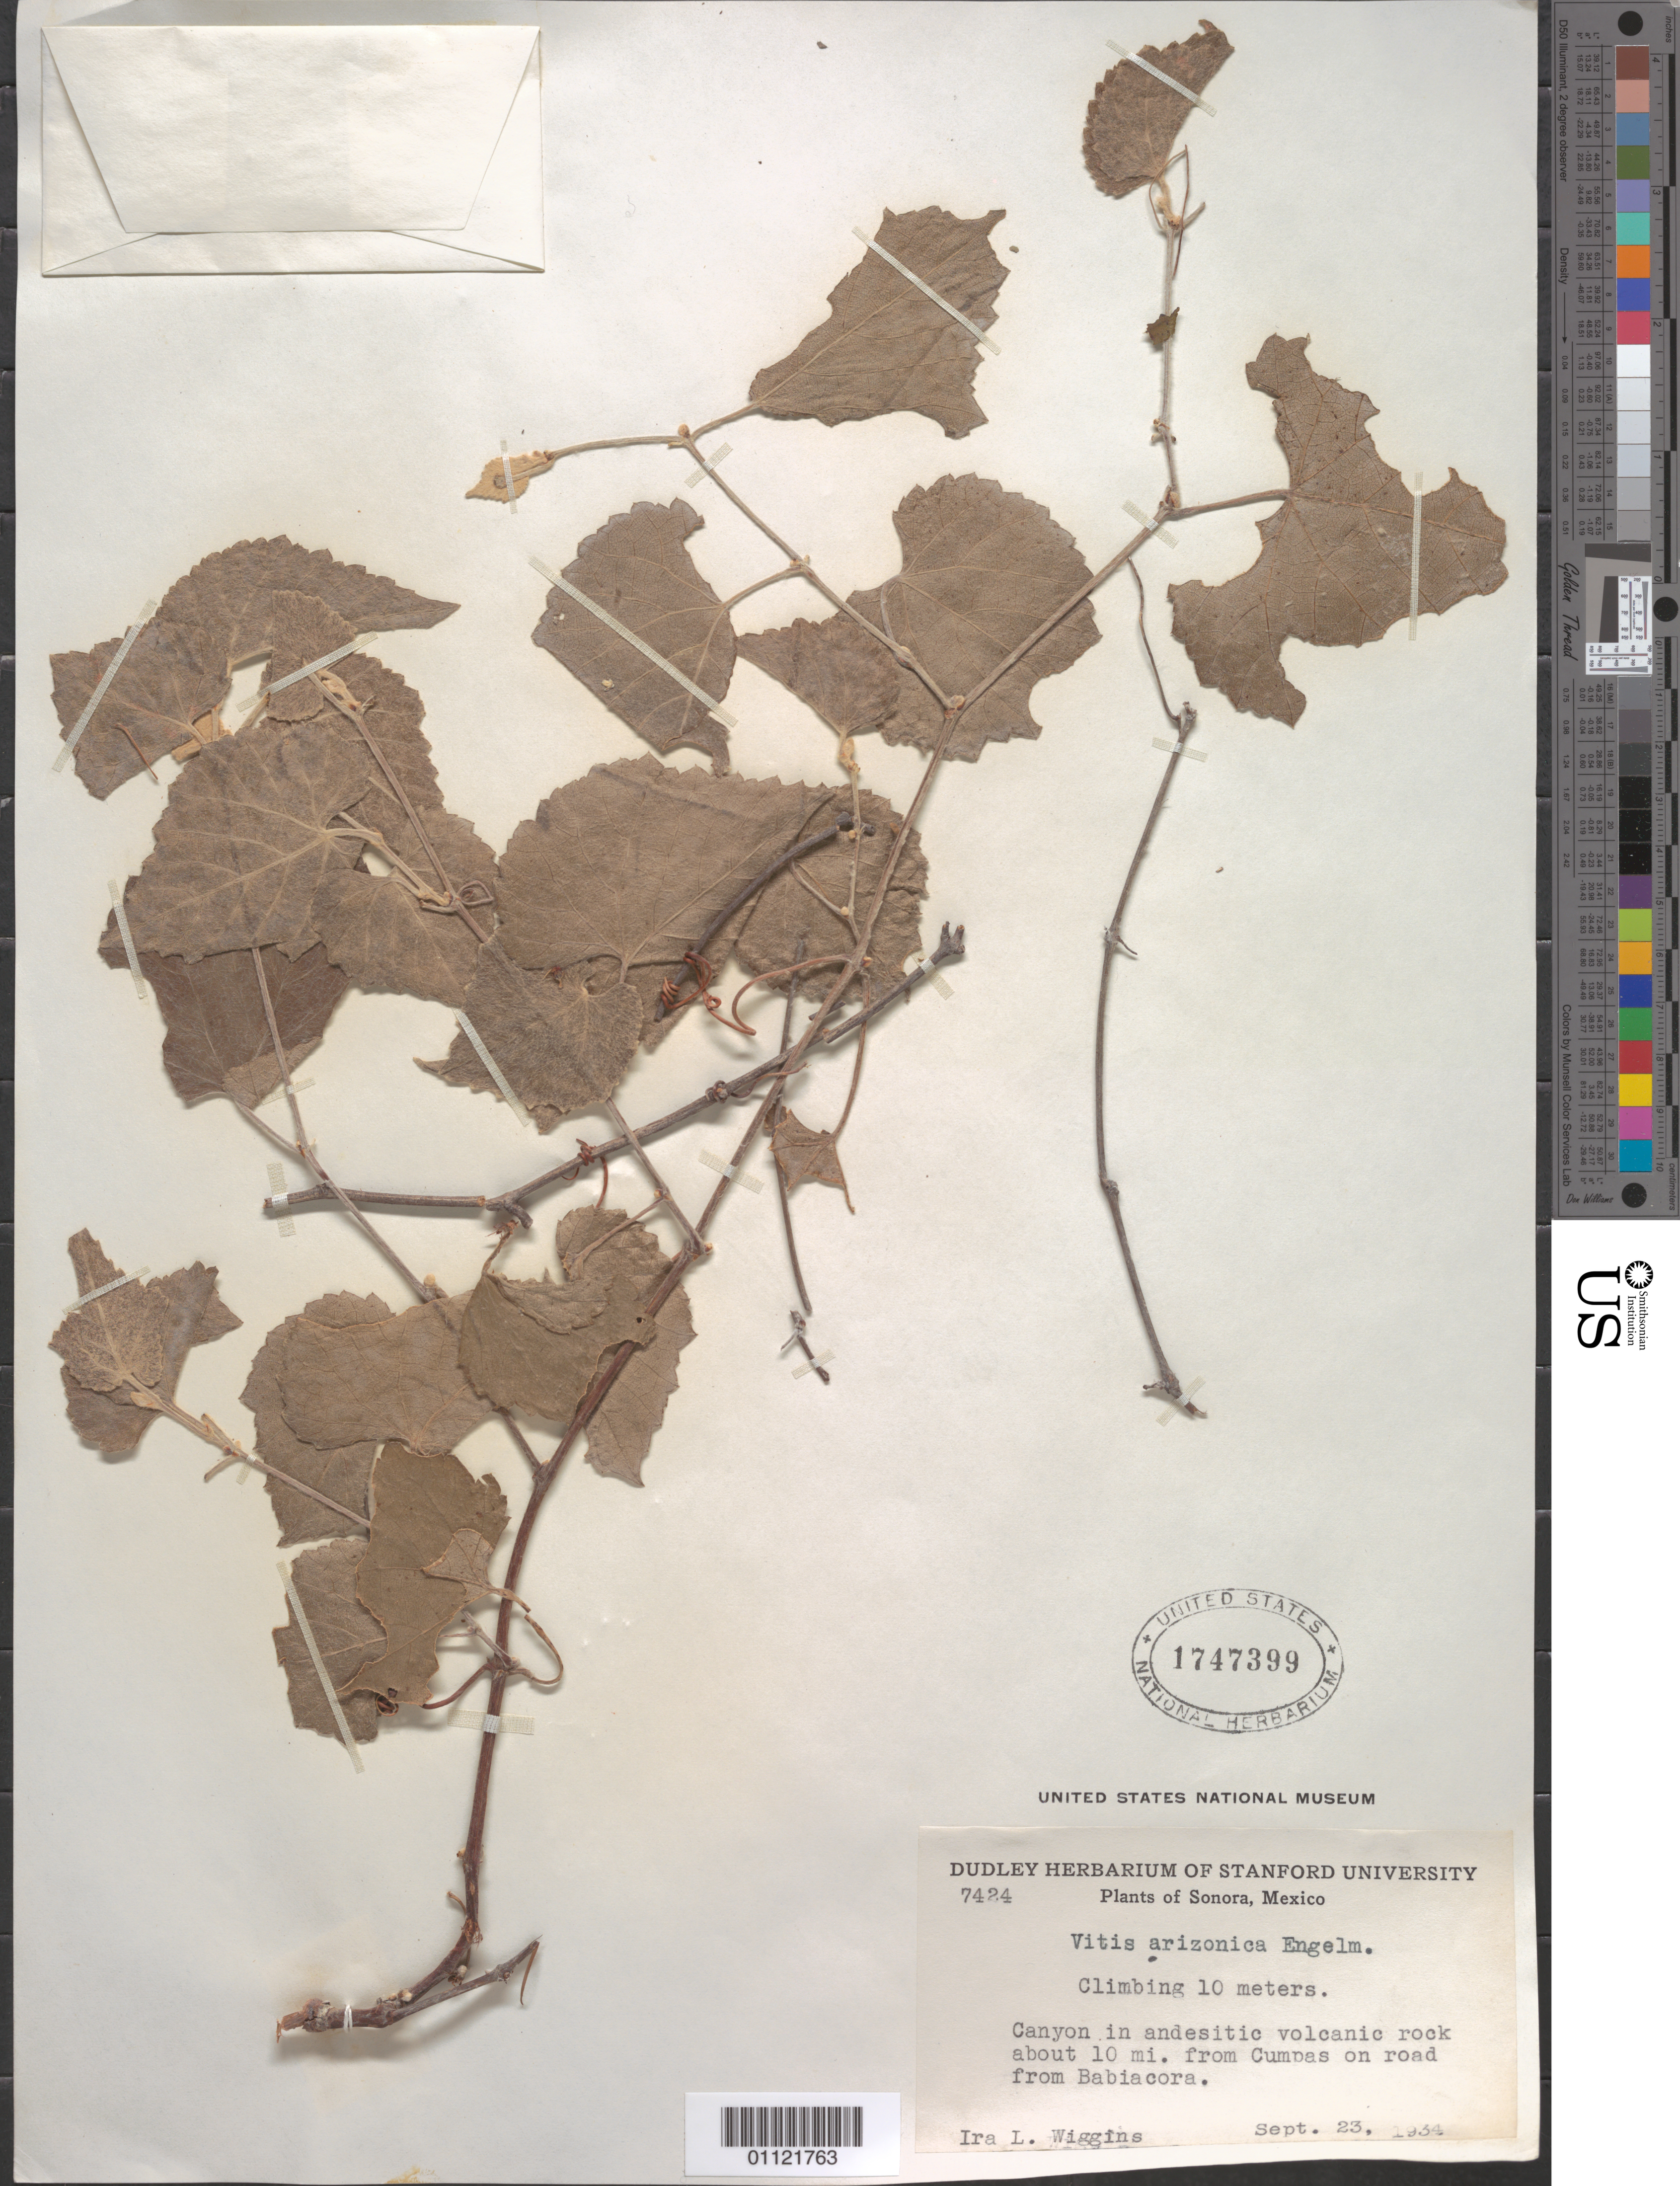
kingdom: Plantae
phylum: Tracheophyta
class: Magnoliopsida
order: Vitales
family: Vitaceae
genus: Vitis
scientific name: Vitis arizonica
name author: Engelm.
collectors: I. L. Wiggins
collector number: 7424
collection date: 1934-09-23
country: Mexico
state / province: Sonora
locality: Canyon in andesitic volcanic rock about 10 mi. from Cumpas on road from Babiacora.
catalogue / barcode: US 1747399